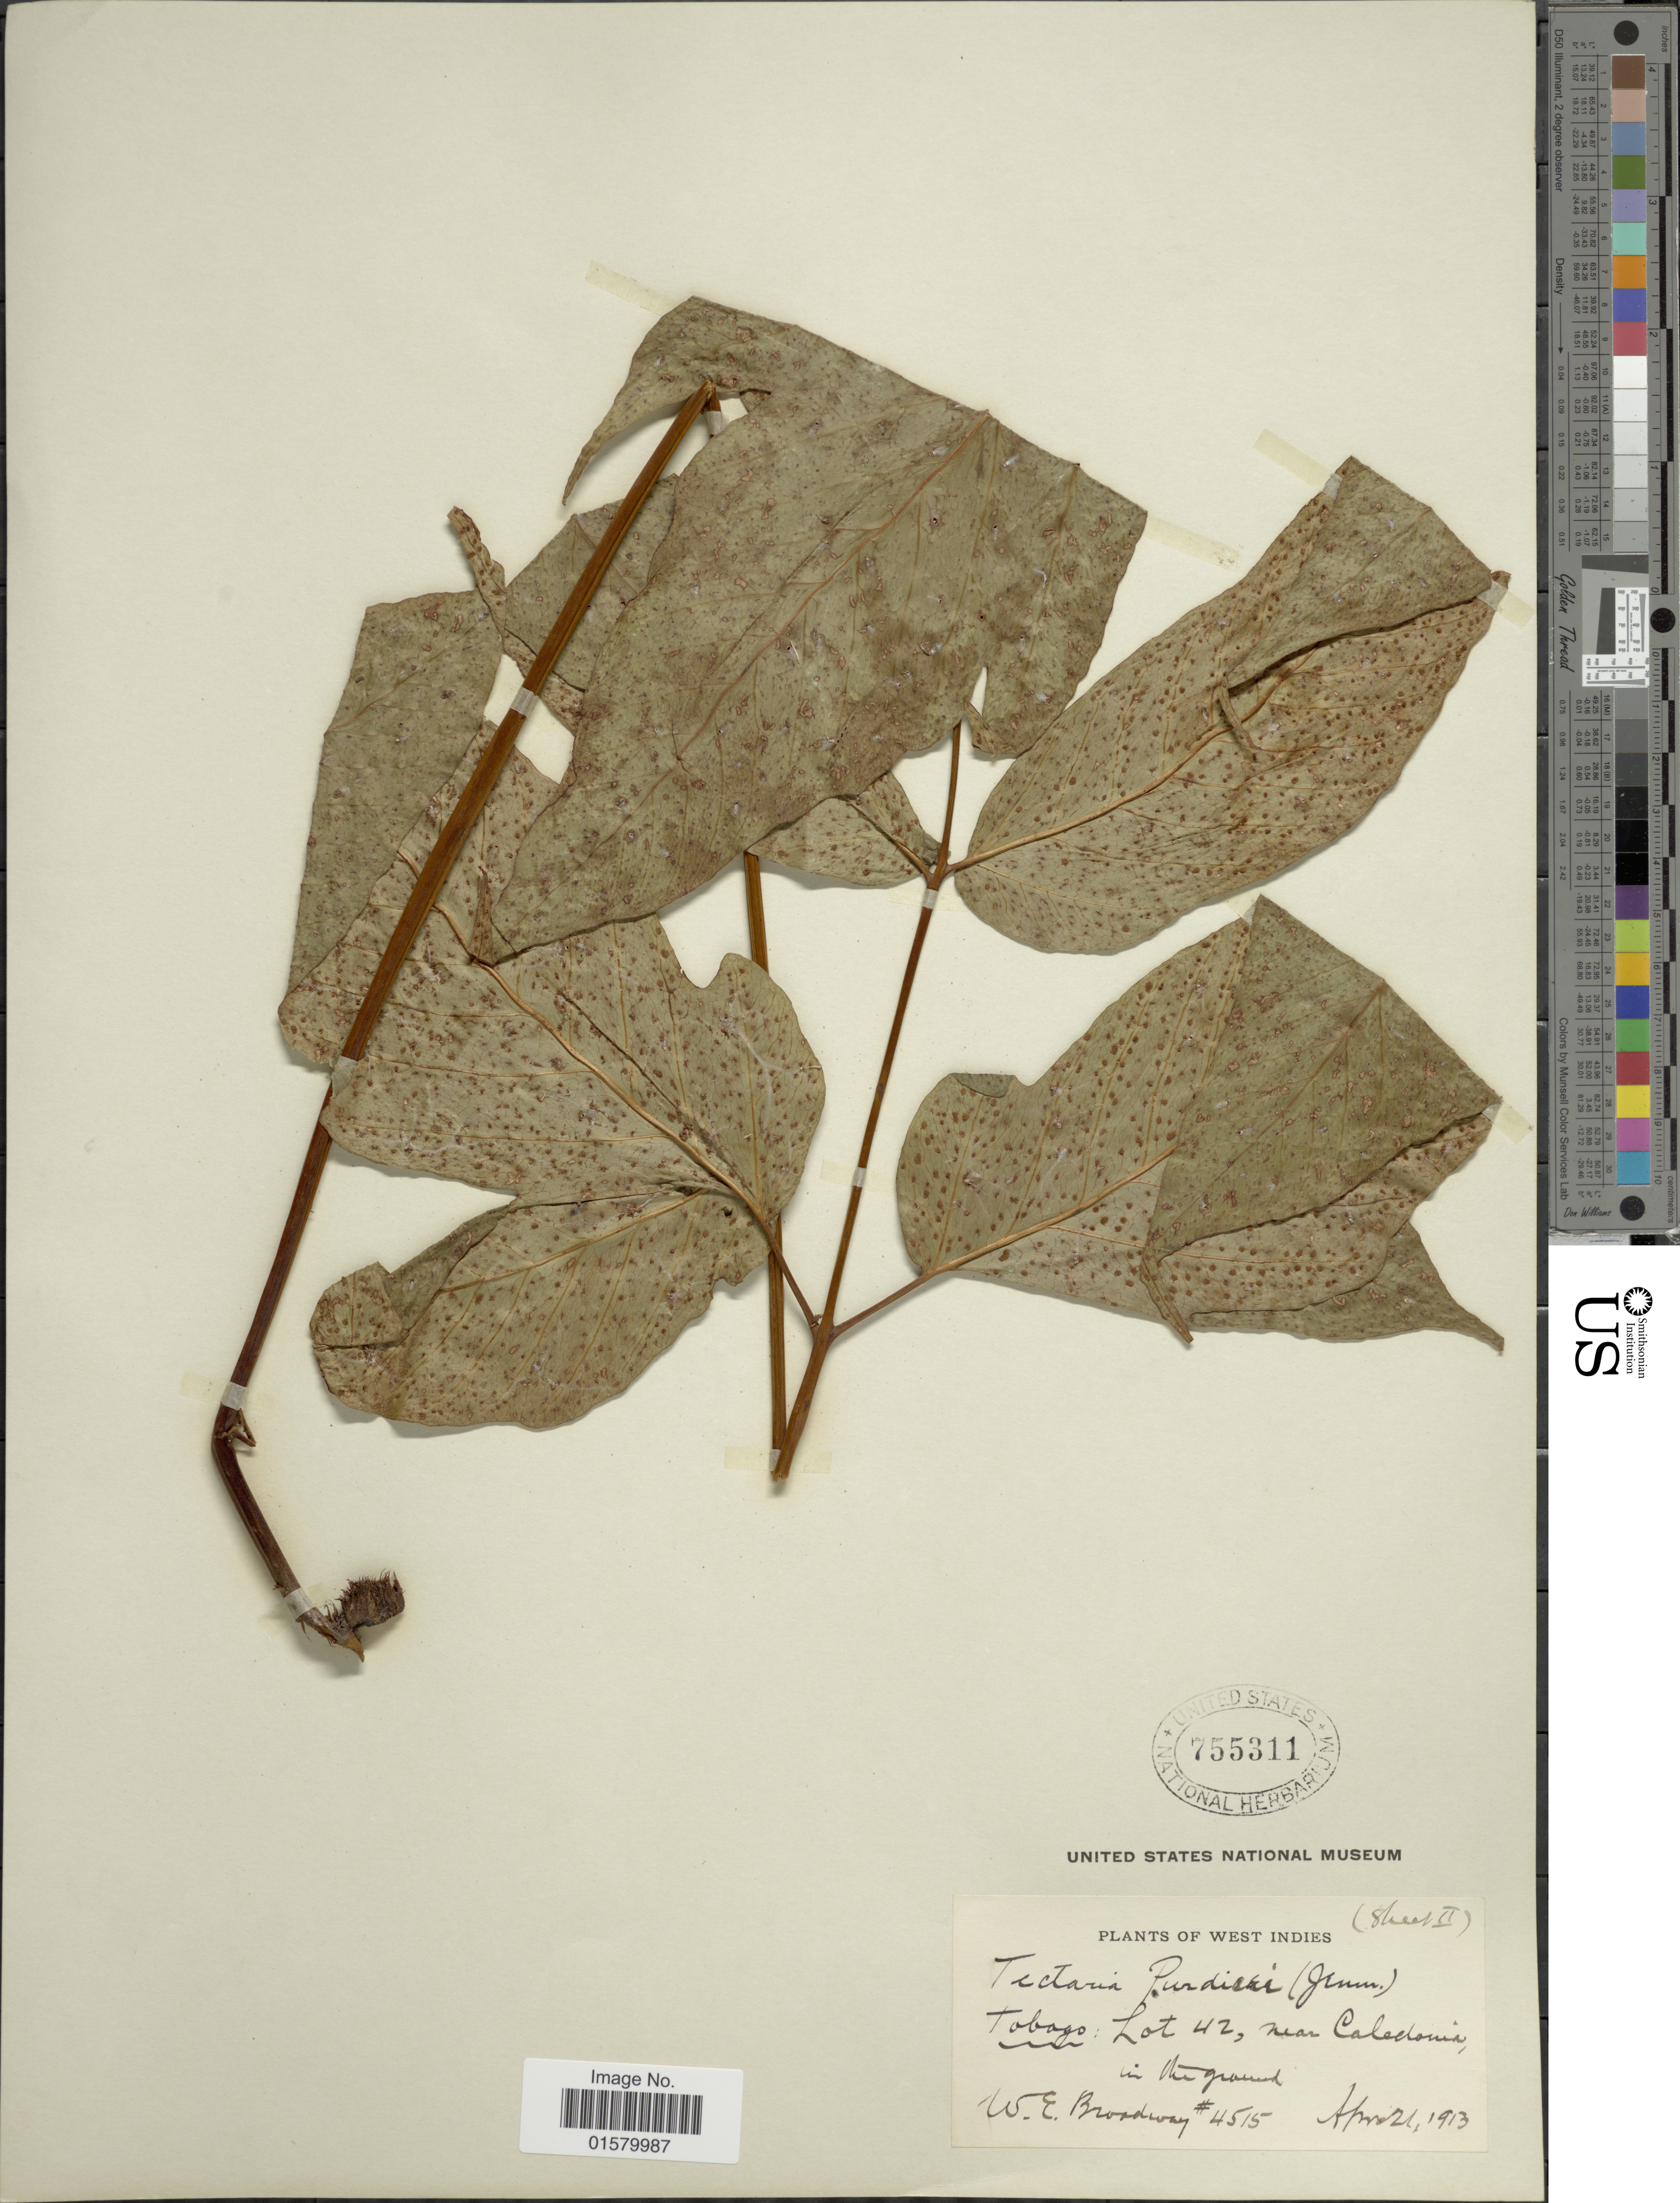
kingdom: Plantae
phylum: Tracheophyta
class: Polypodiopsida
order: Polypodiales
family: Tectariaceae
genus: Tectaria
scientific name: Tectaria trifoliata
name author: (L.) Cav.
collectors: W. E. Broadway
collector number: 4515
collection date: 1913-04-21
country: Trinidad and Tobago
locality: West Indies, Tobago: Lot 42, near Caledonia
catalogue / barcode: US 755311